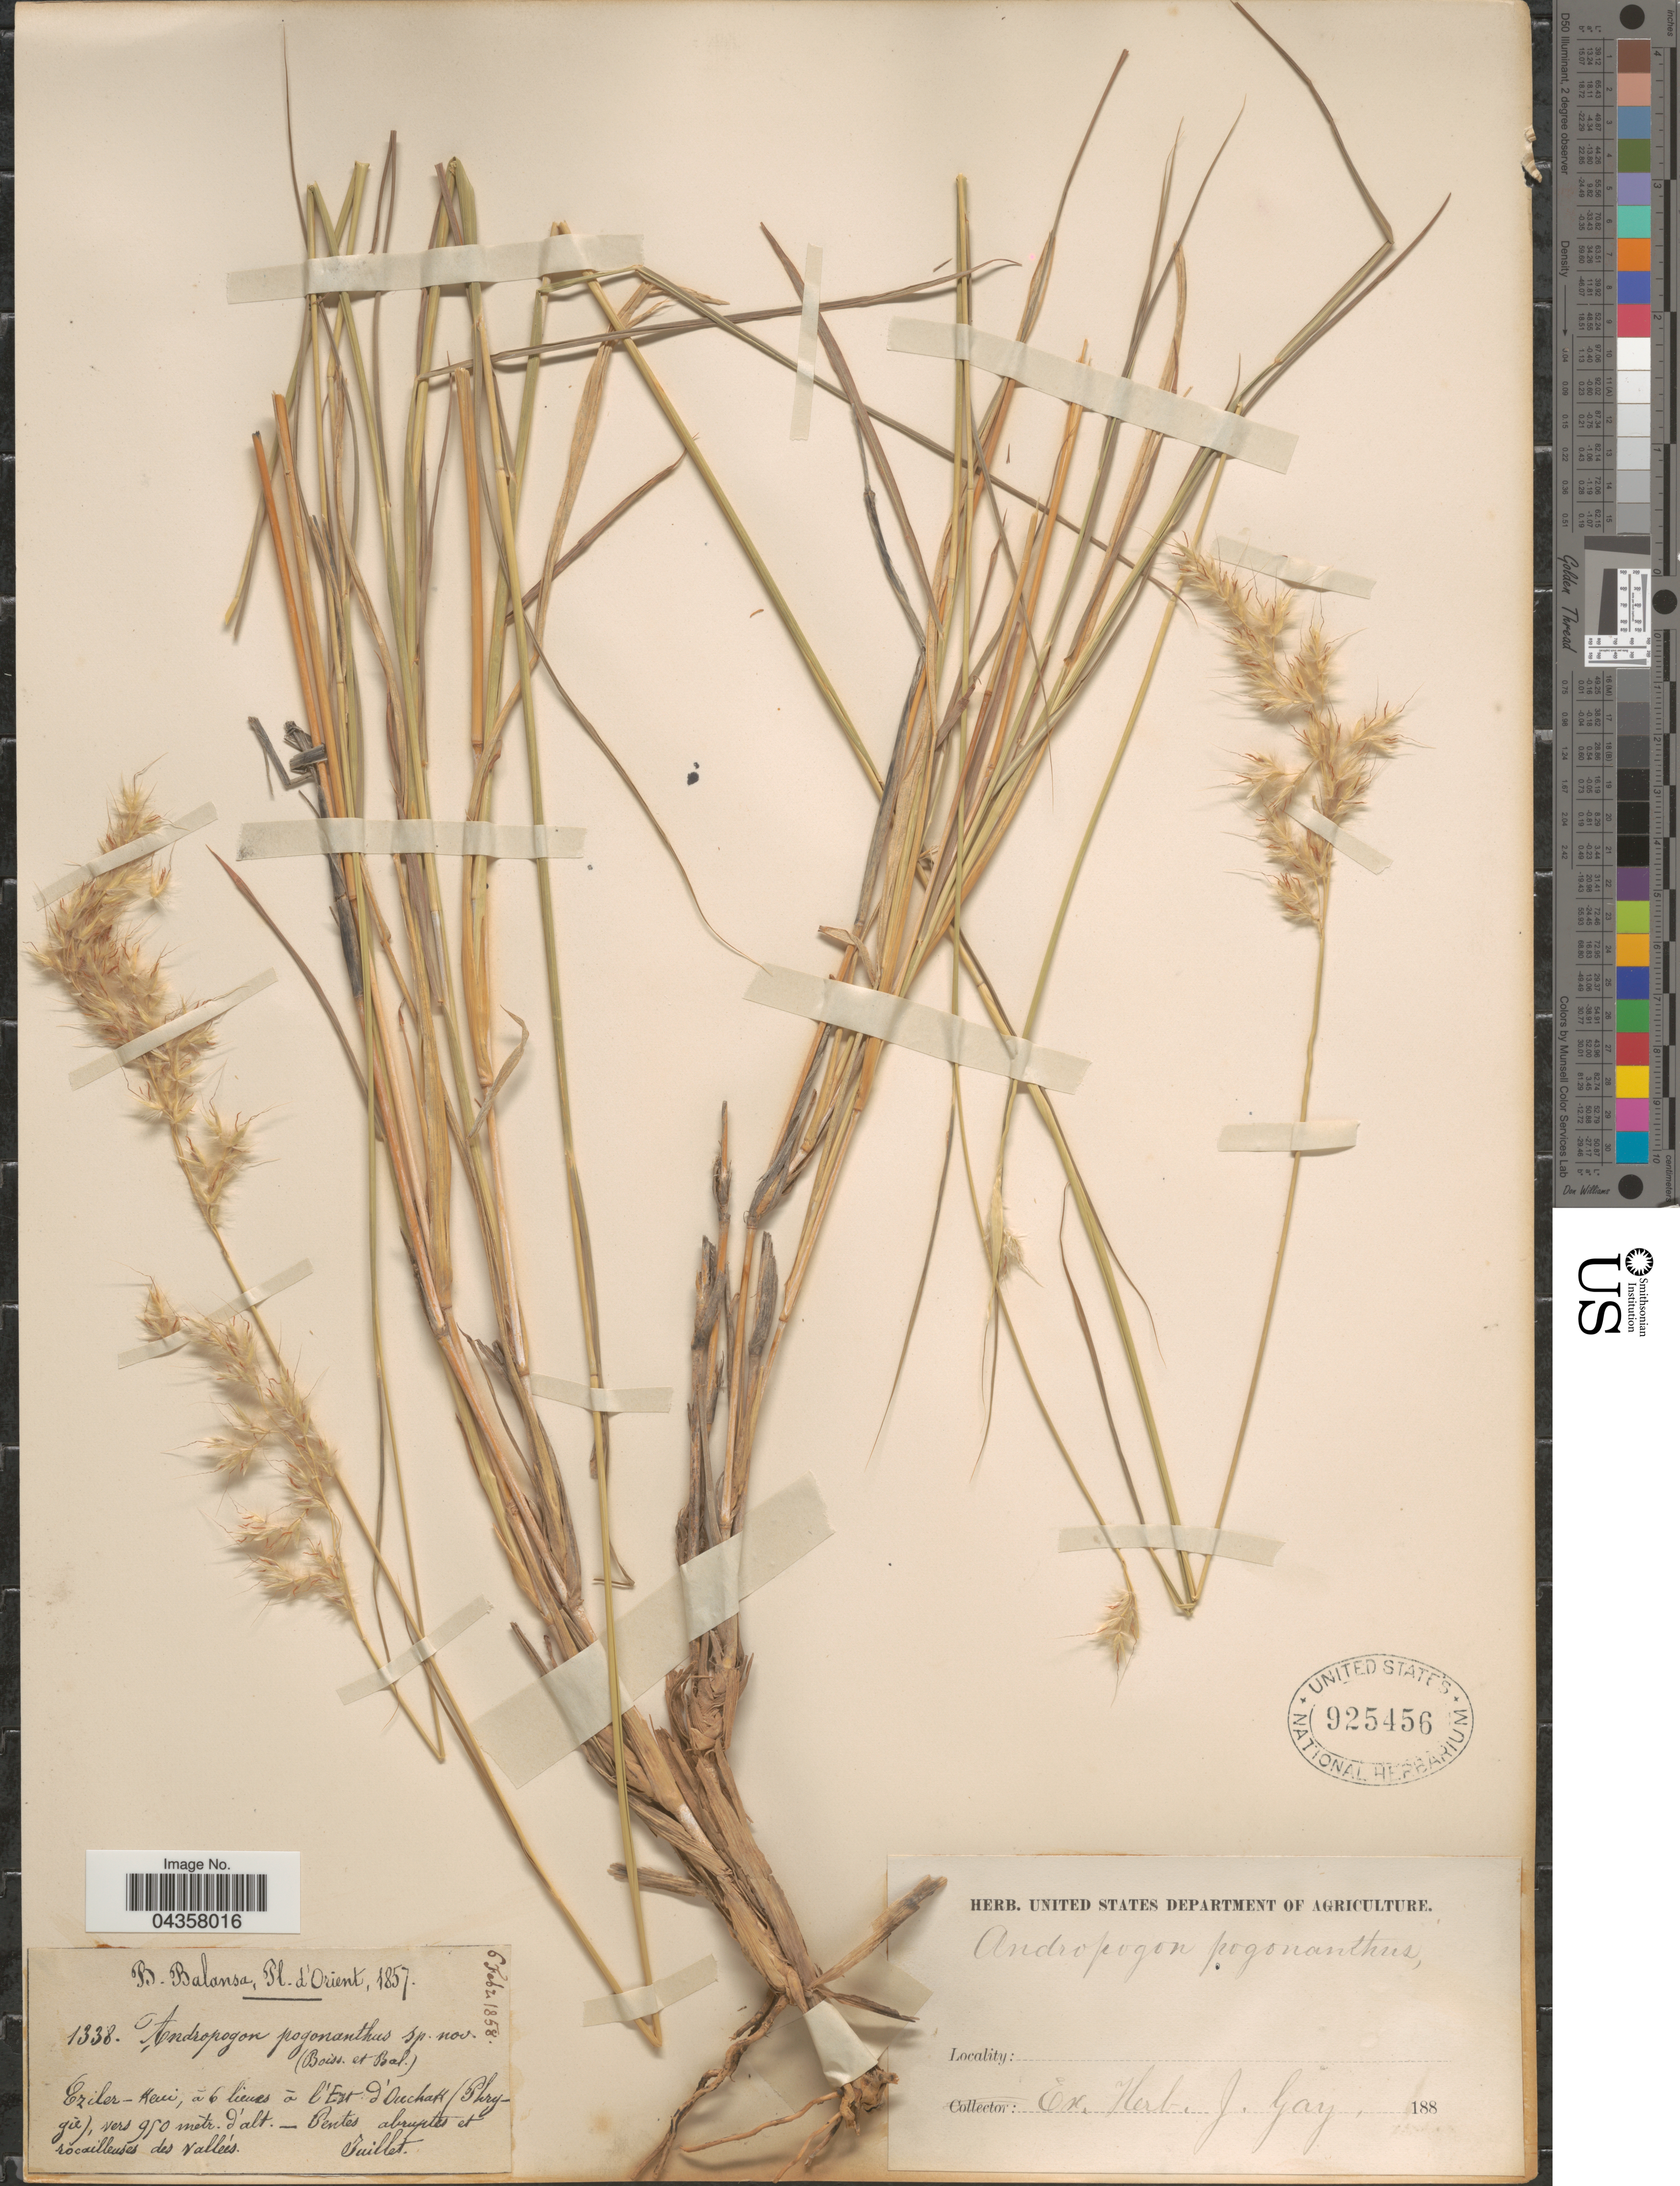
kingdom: Plantae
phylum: Tracheophyta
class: Liliopsida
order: Poales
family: Poaceae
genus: Spodiopogon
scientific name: Spodiopogon pogonanthus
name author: (Boiss. & Balansa) Boiss.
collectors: B. Balansa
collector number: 1338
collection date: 1857-07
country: Turkey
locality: D'Orient. Eziler - Keui, à 6 lieuxs à l'Est d'Ouchak (Phrygie).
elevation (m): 950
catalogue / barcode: US 925456